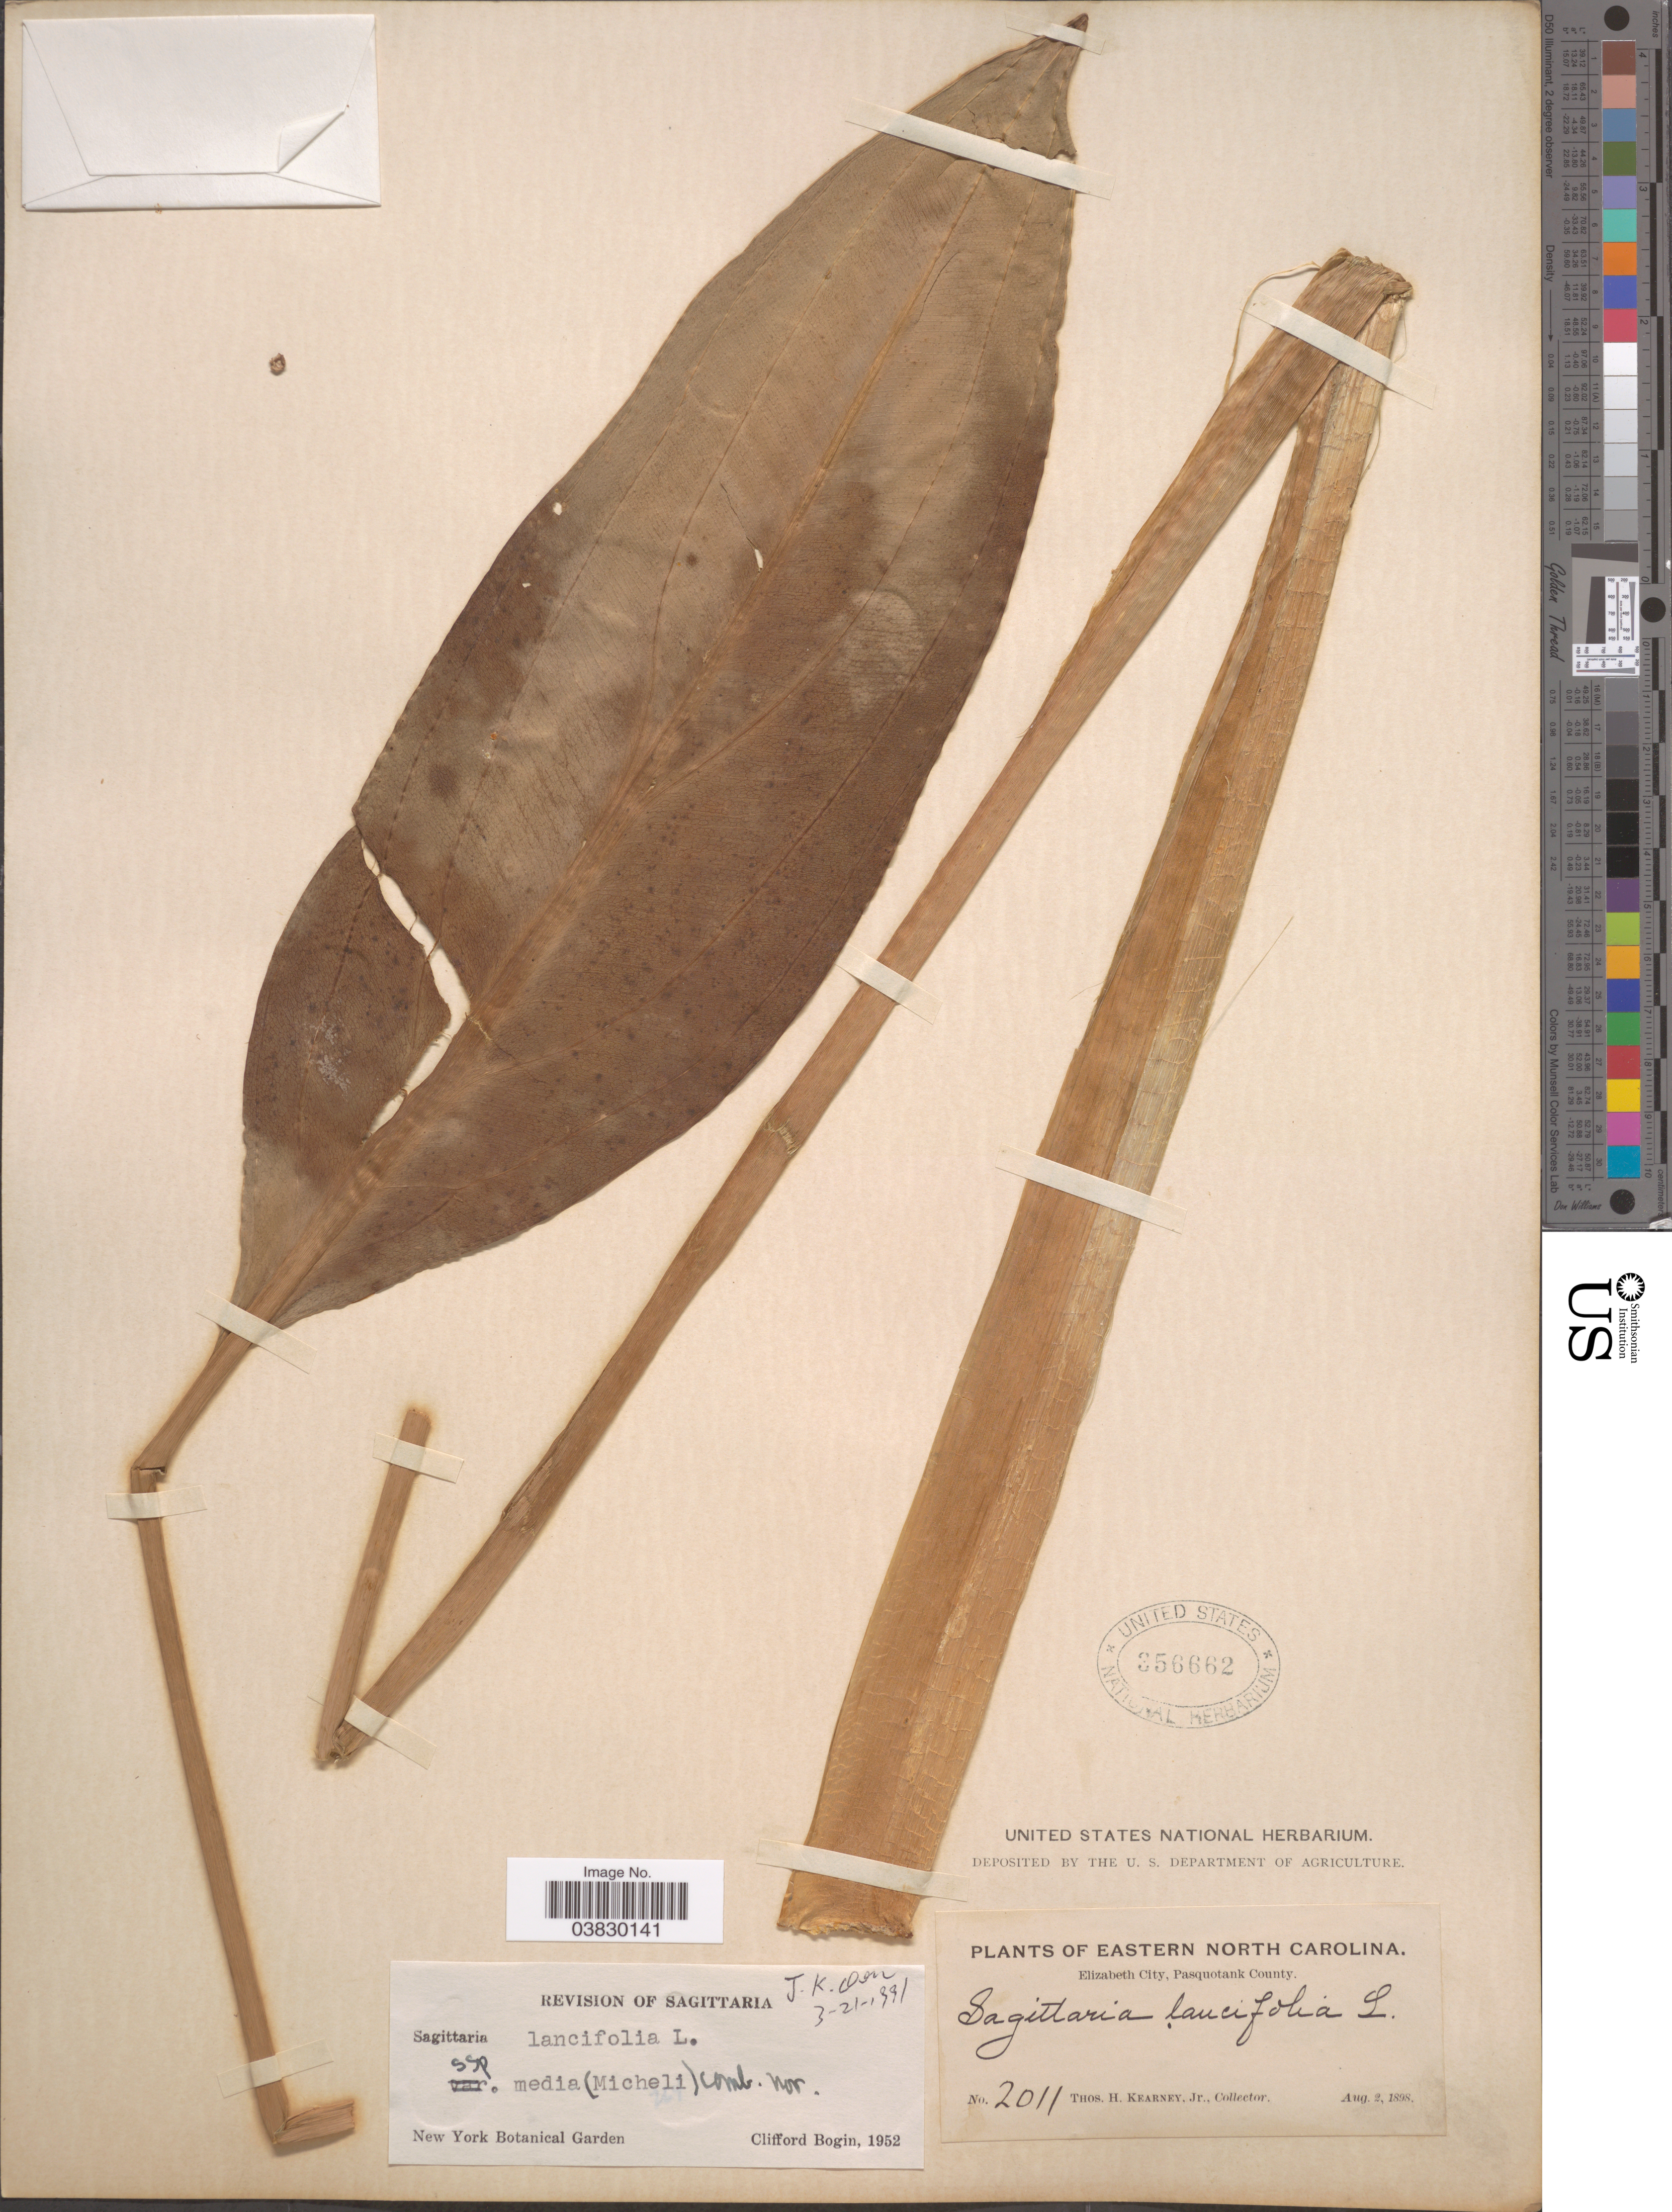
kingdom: Plantae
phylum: Tracheophyta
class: Liliopsida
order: Alismatales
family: Alismataceae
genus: Sagittaria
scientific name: Sagittaria lancifolia subsp. media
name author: (Micheli) Bogin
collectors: T. H. Kearney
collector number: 2011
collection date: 1898-08-02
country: United States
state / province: North Carolina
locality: Eastern North Carolina. Elizabeth City, Pasquotank County.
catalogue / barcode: US 356662